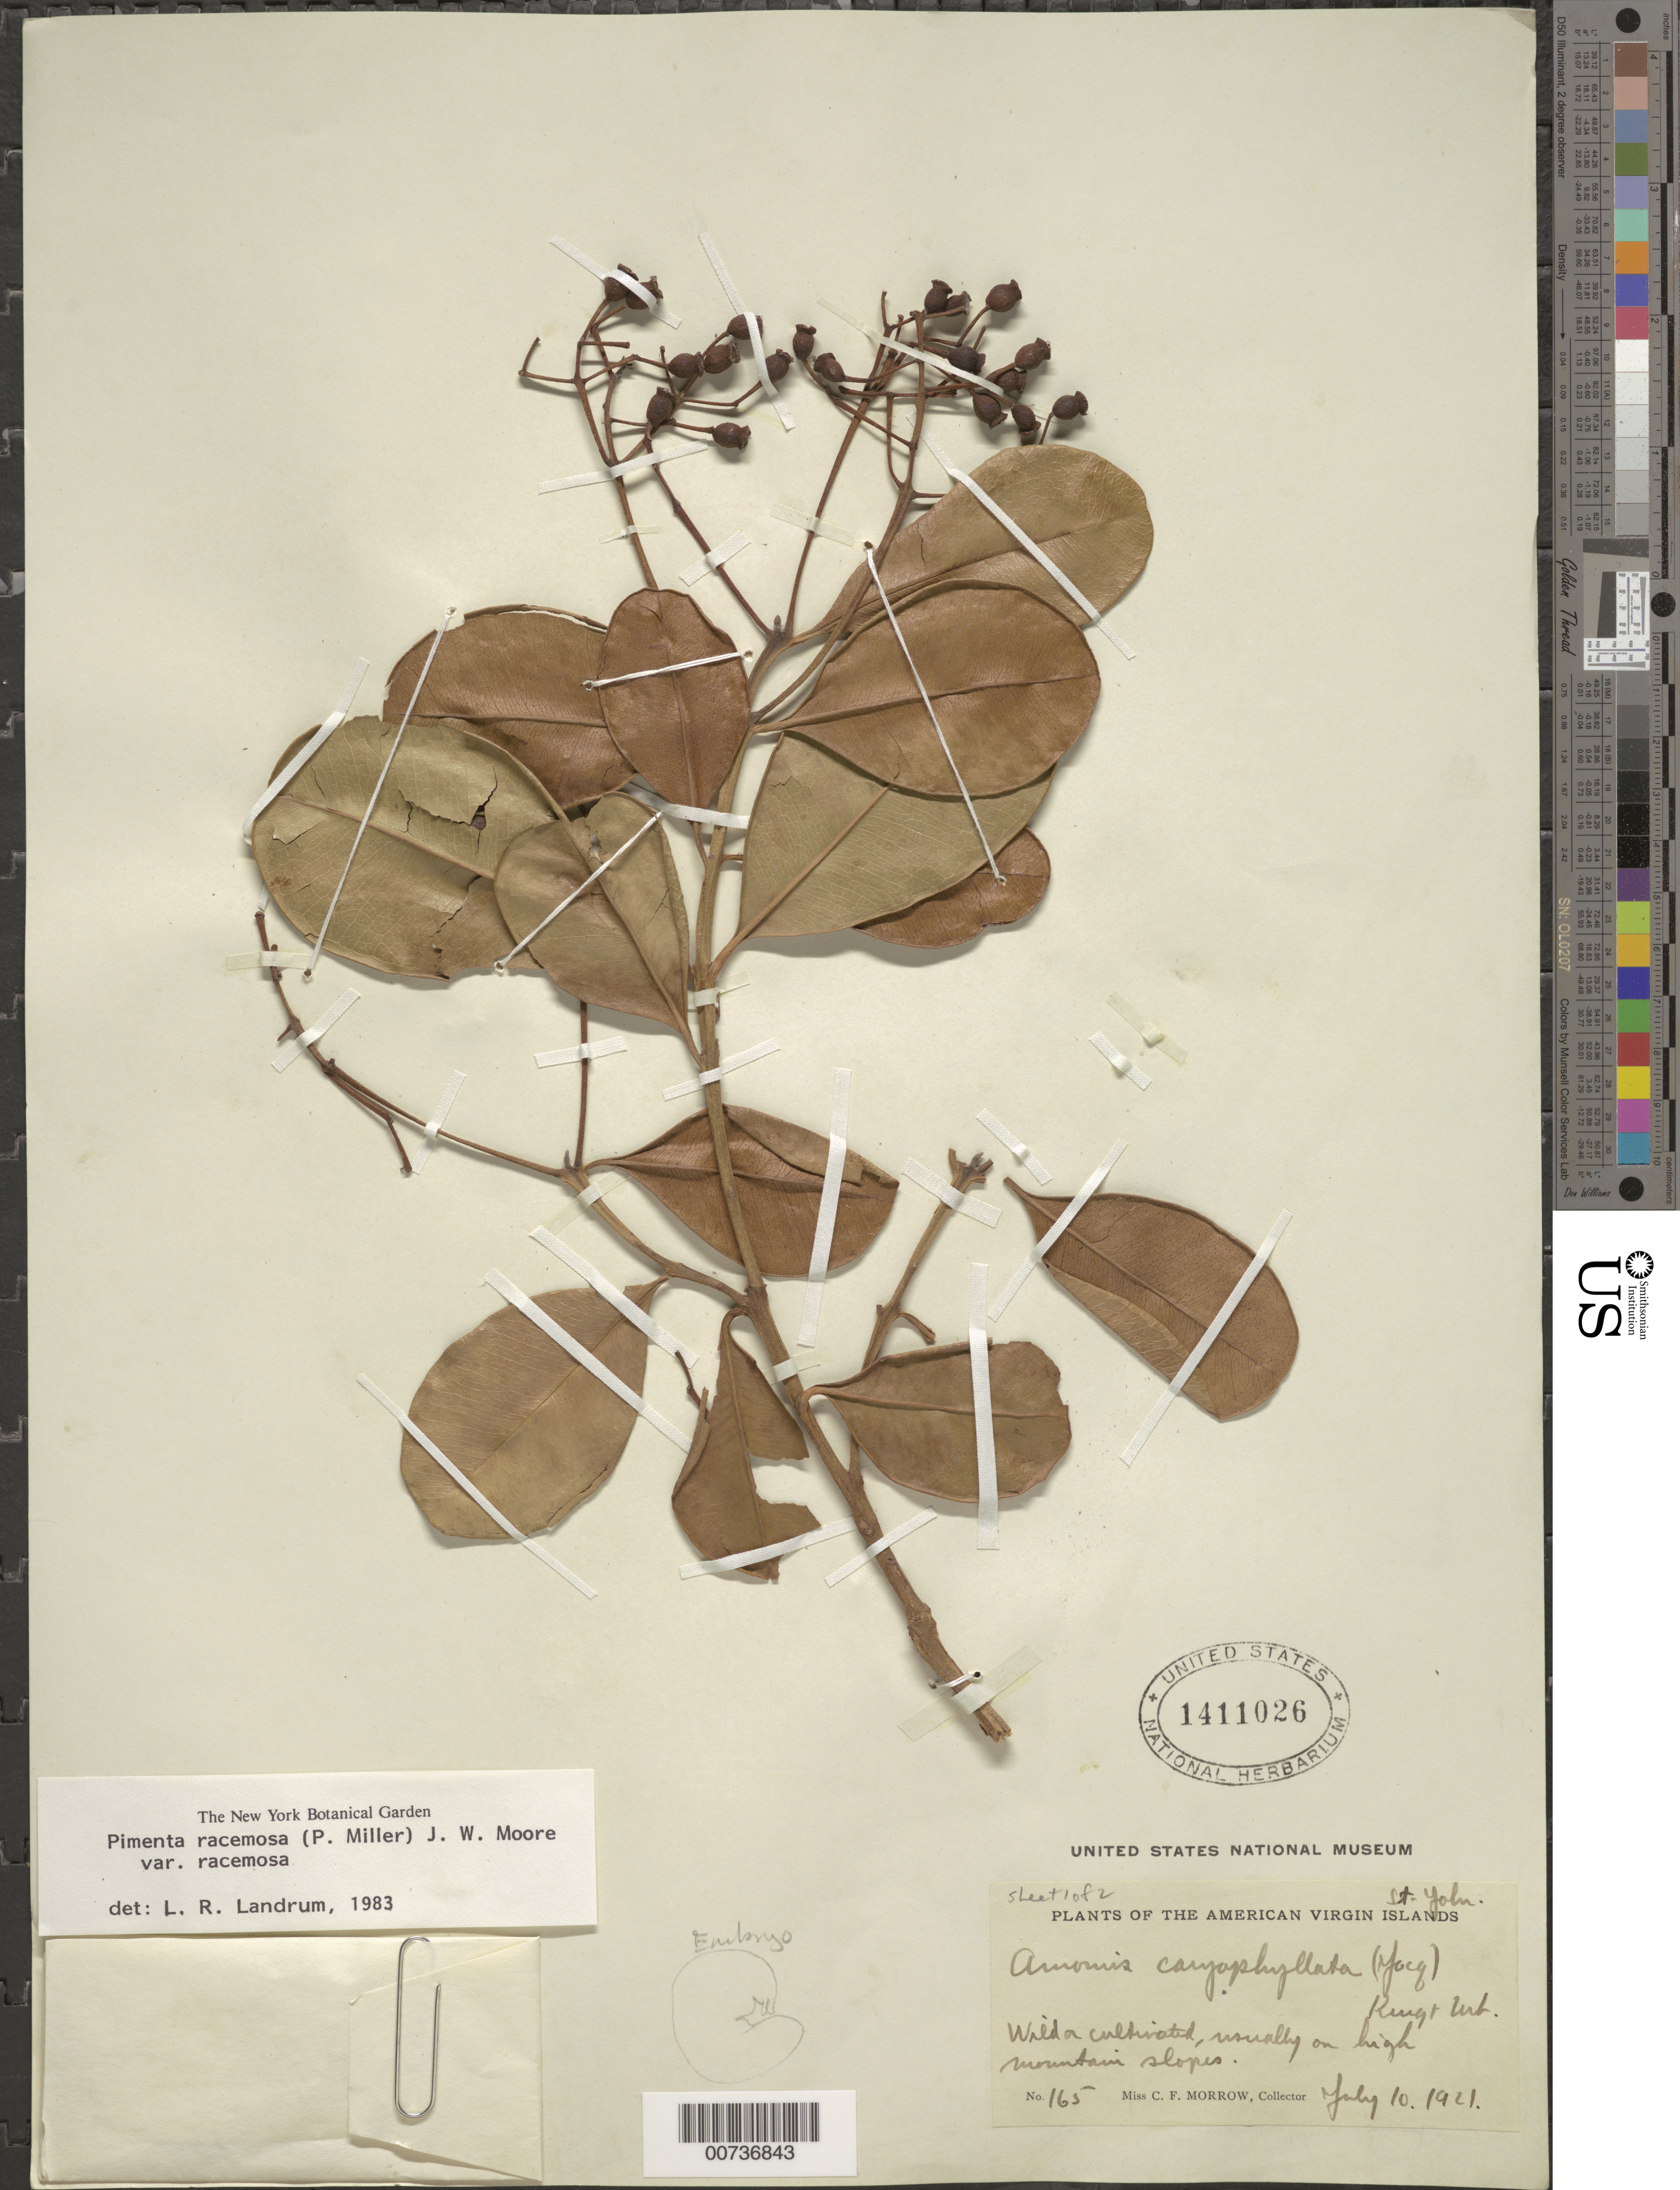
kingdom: Plantae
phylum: Tracheophyta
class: Magnoliopsida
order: Myrtales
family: Myrtaceae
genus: Pimenta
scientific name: Pimenta racemosa var. racemosa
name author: (Mill.) J.W. Moore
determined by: Landrum, L. R.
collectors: C. Morrow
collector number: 165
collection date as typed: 10 Jul 1921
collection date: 1921-07-10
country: U.S. Virgin Islands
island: St. John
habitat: Wild a cultivated, usually on high mountain slopes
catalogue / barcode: US 1411026